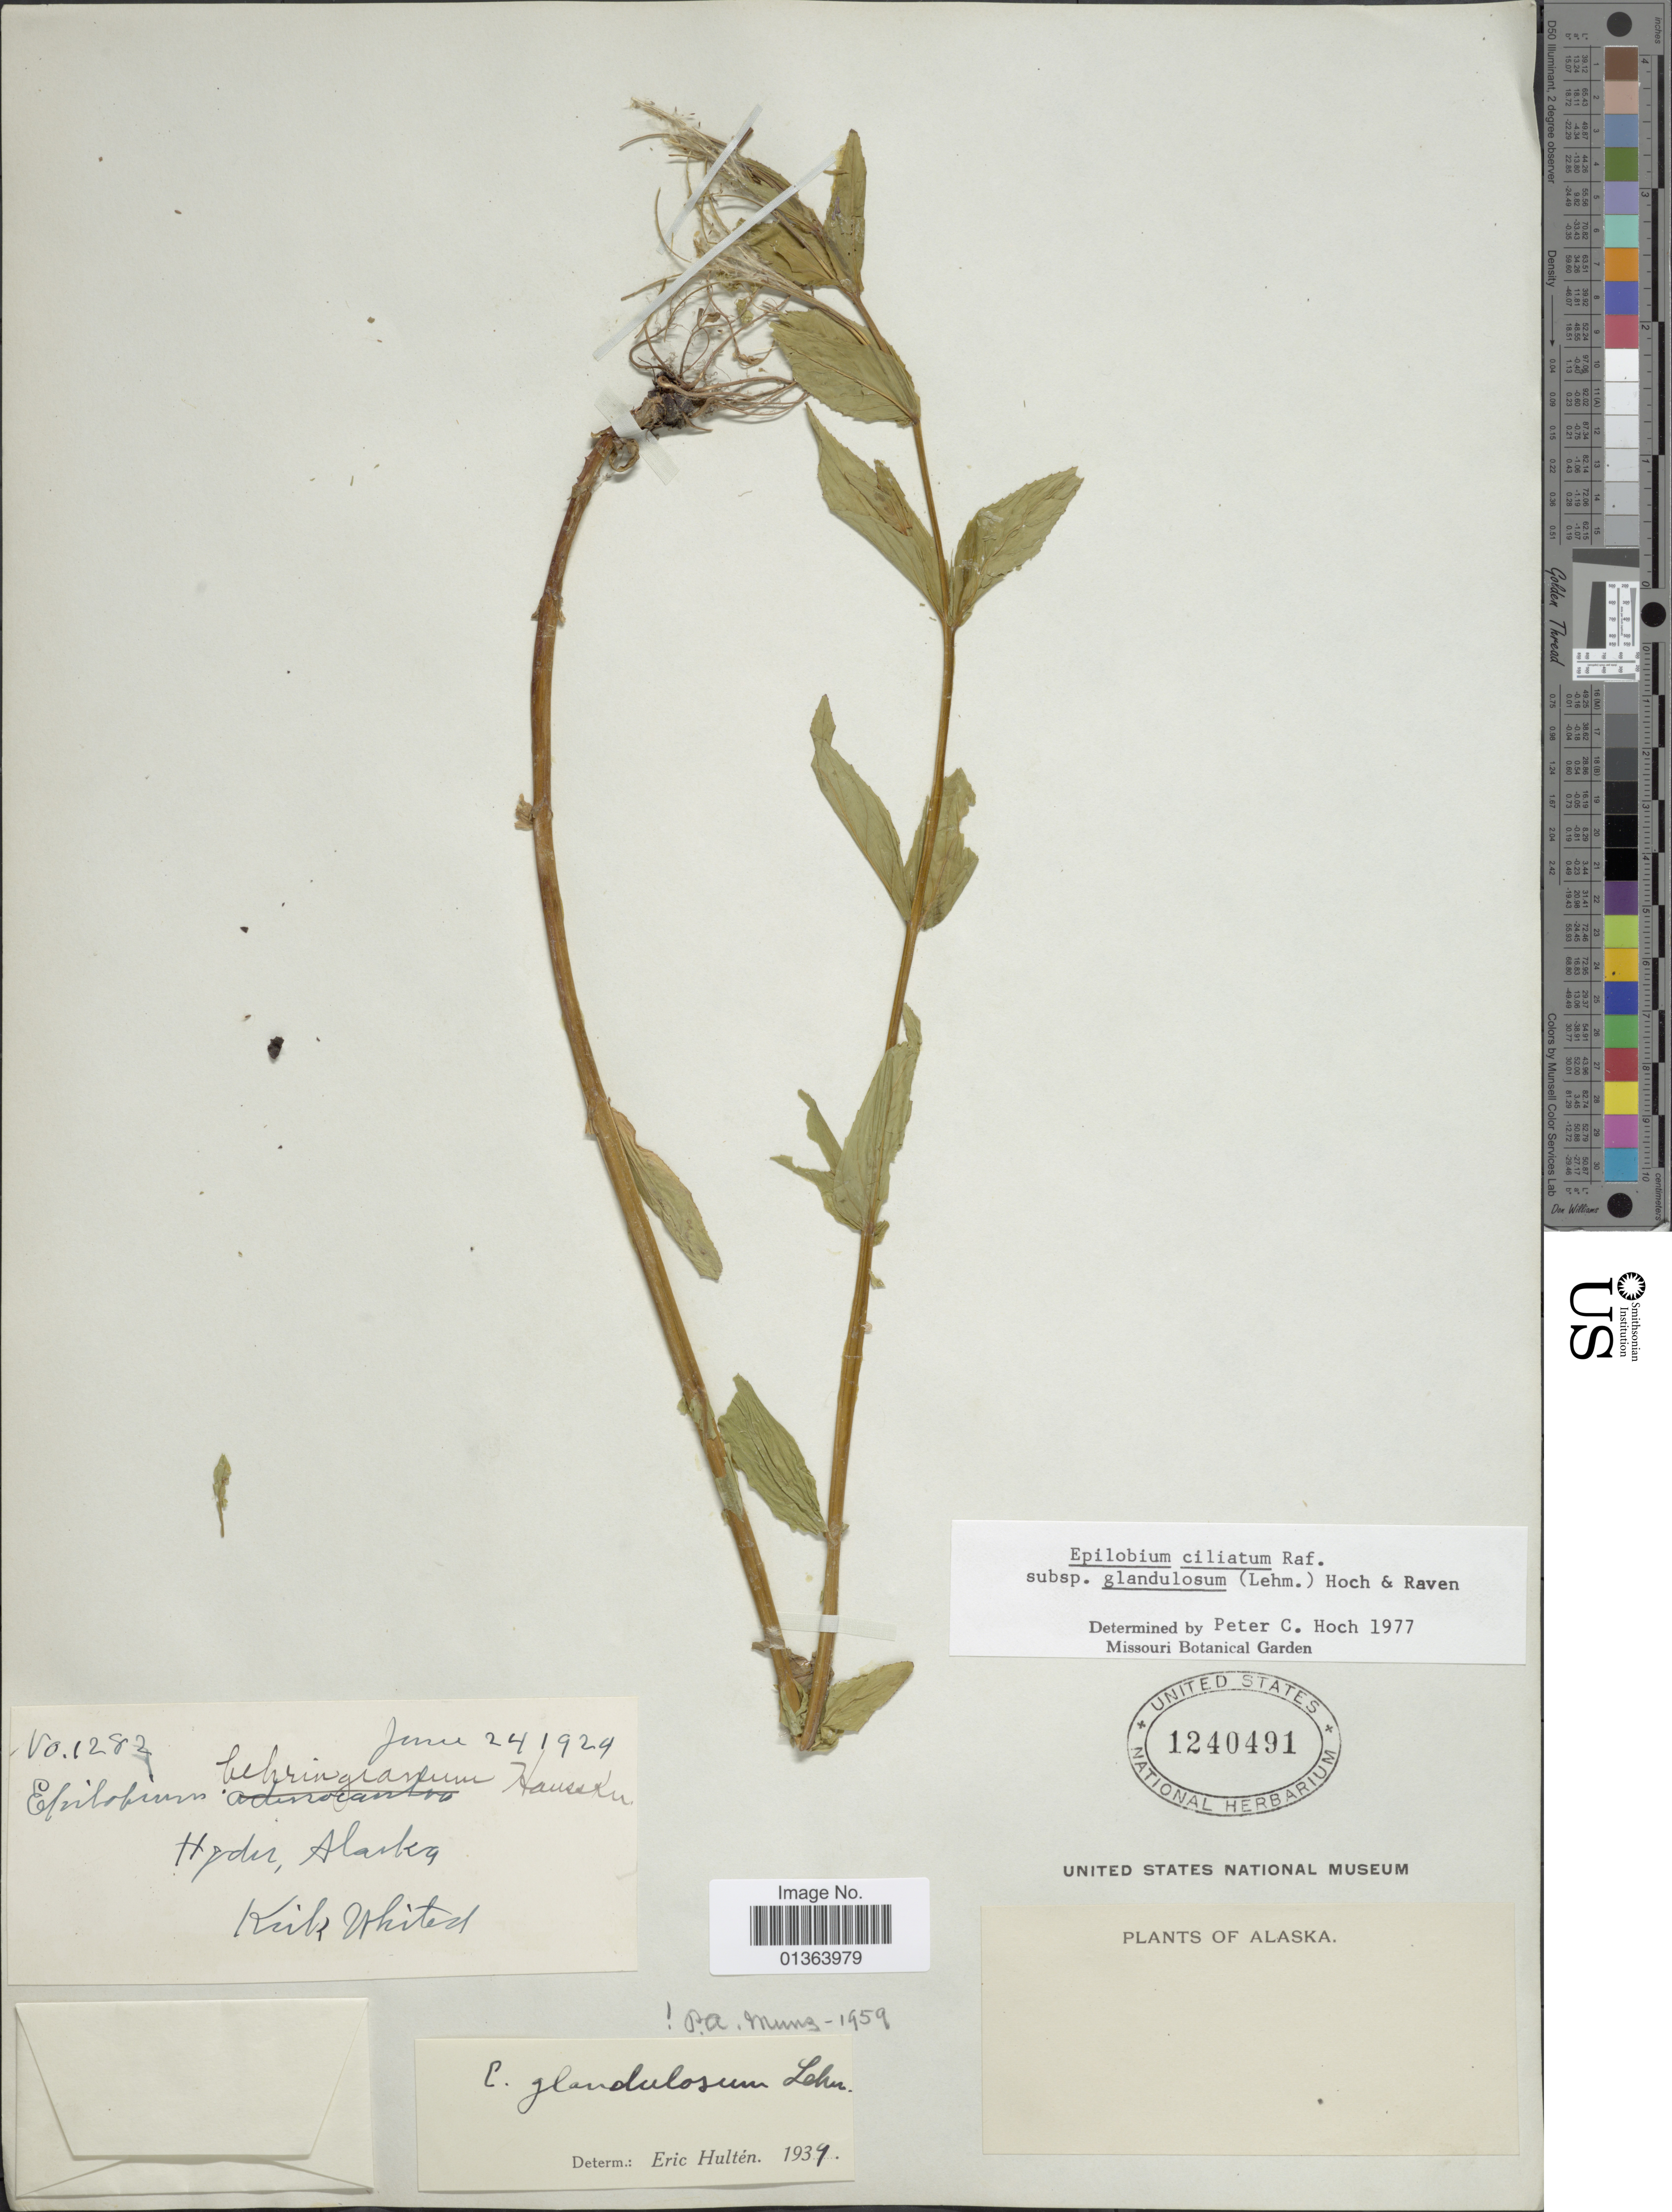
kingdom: Plantae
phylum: Tracheophyta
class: Magnoliopsida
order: Myrtales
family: Onagraceae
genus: Epilobium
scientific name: Epilobium ciliatum subsp. glandulosum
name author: (Lehm.) Hoch & P.H. Raven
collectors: K. Whited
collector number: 1282*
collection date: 1929-06-24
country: United States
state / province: Alaska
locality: Hyder.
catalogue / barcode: US 1240491